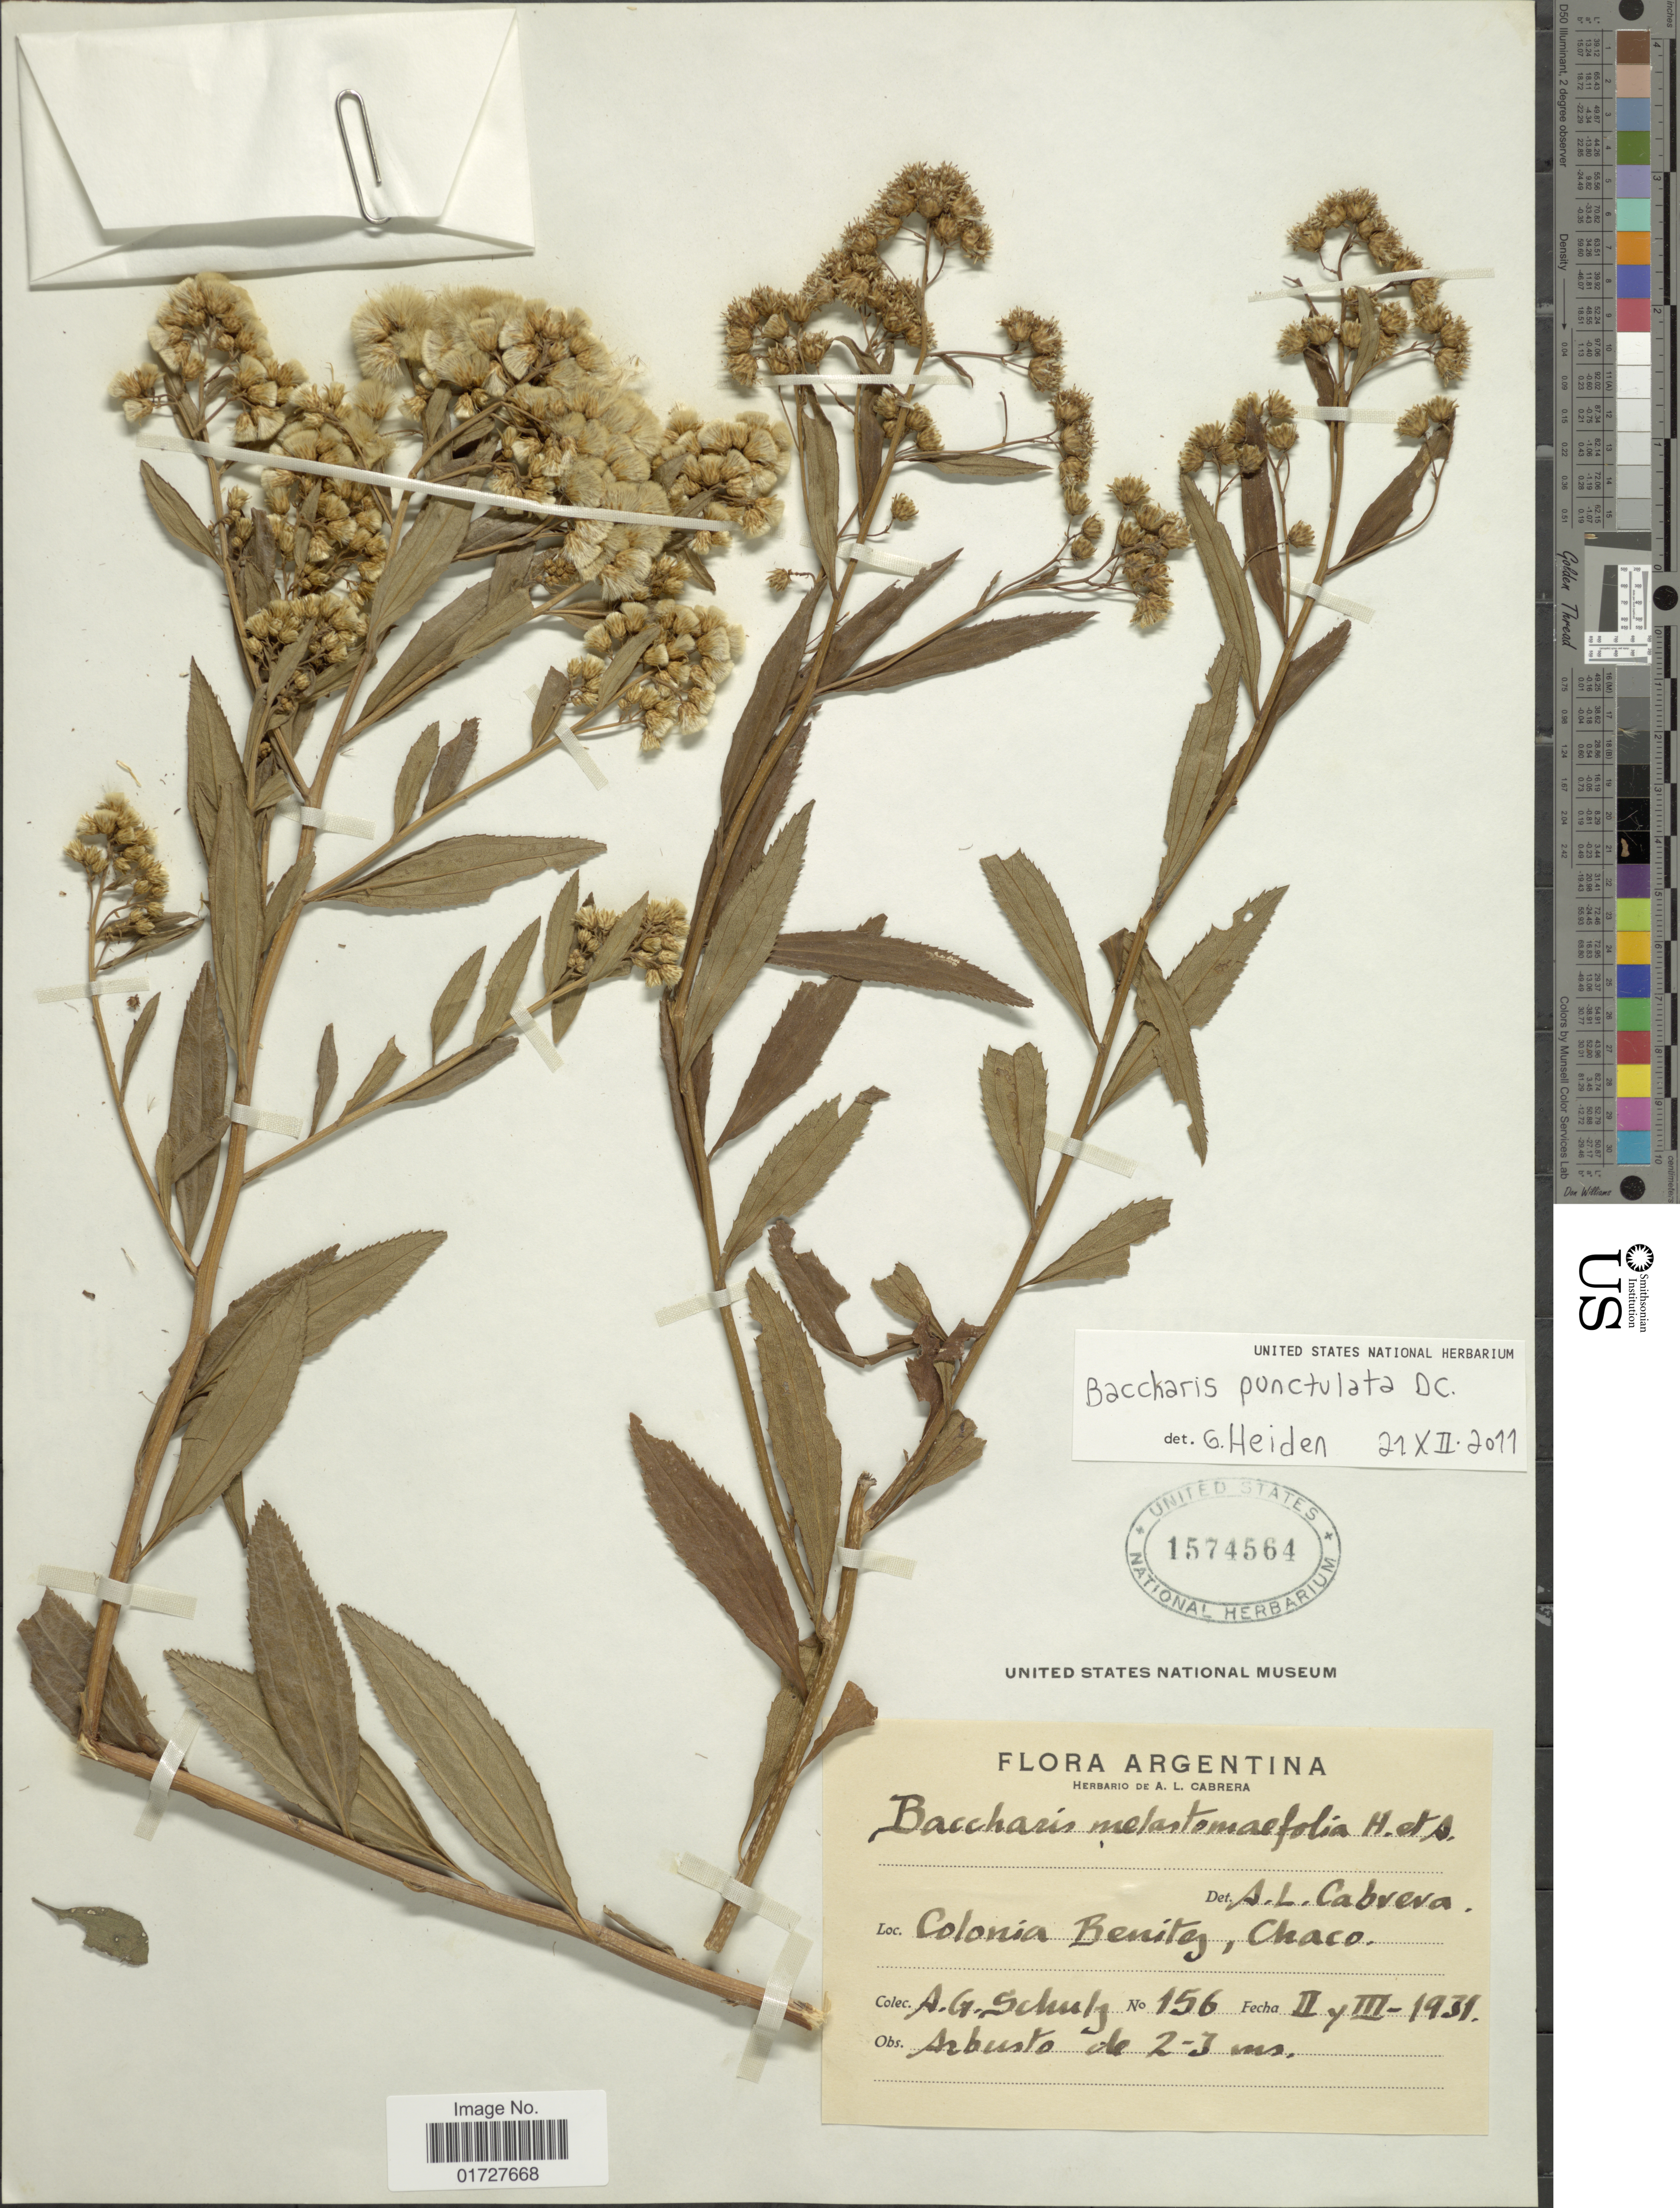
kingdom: Plantae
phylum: Tracheophyta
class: Magnoliopsida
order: Asterales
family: Asteraceae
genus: Baccharis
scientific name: Baccharis punctulata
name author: DC.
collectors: A. G. Schulz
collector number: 156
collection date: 1931-02/1931-03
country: Argentina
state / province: Chaco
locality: Colonia Benitez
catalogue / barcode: US 1574564